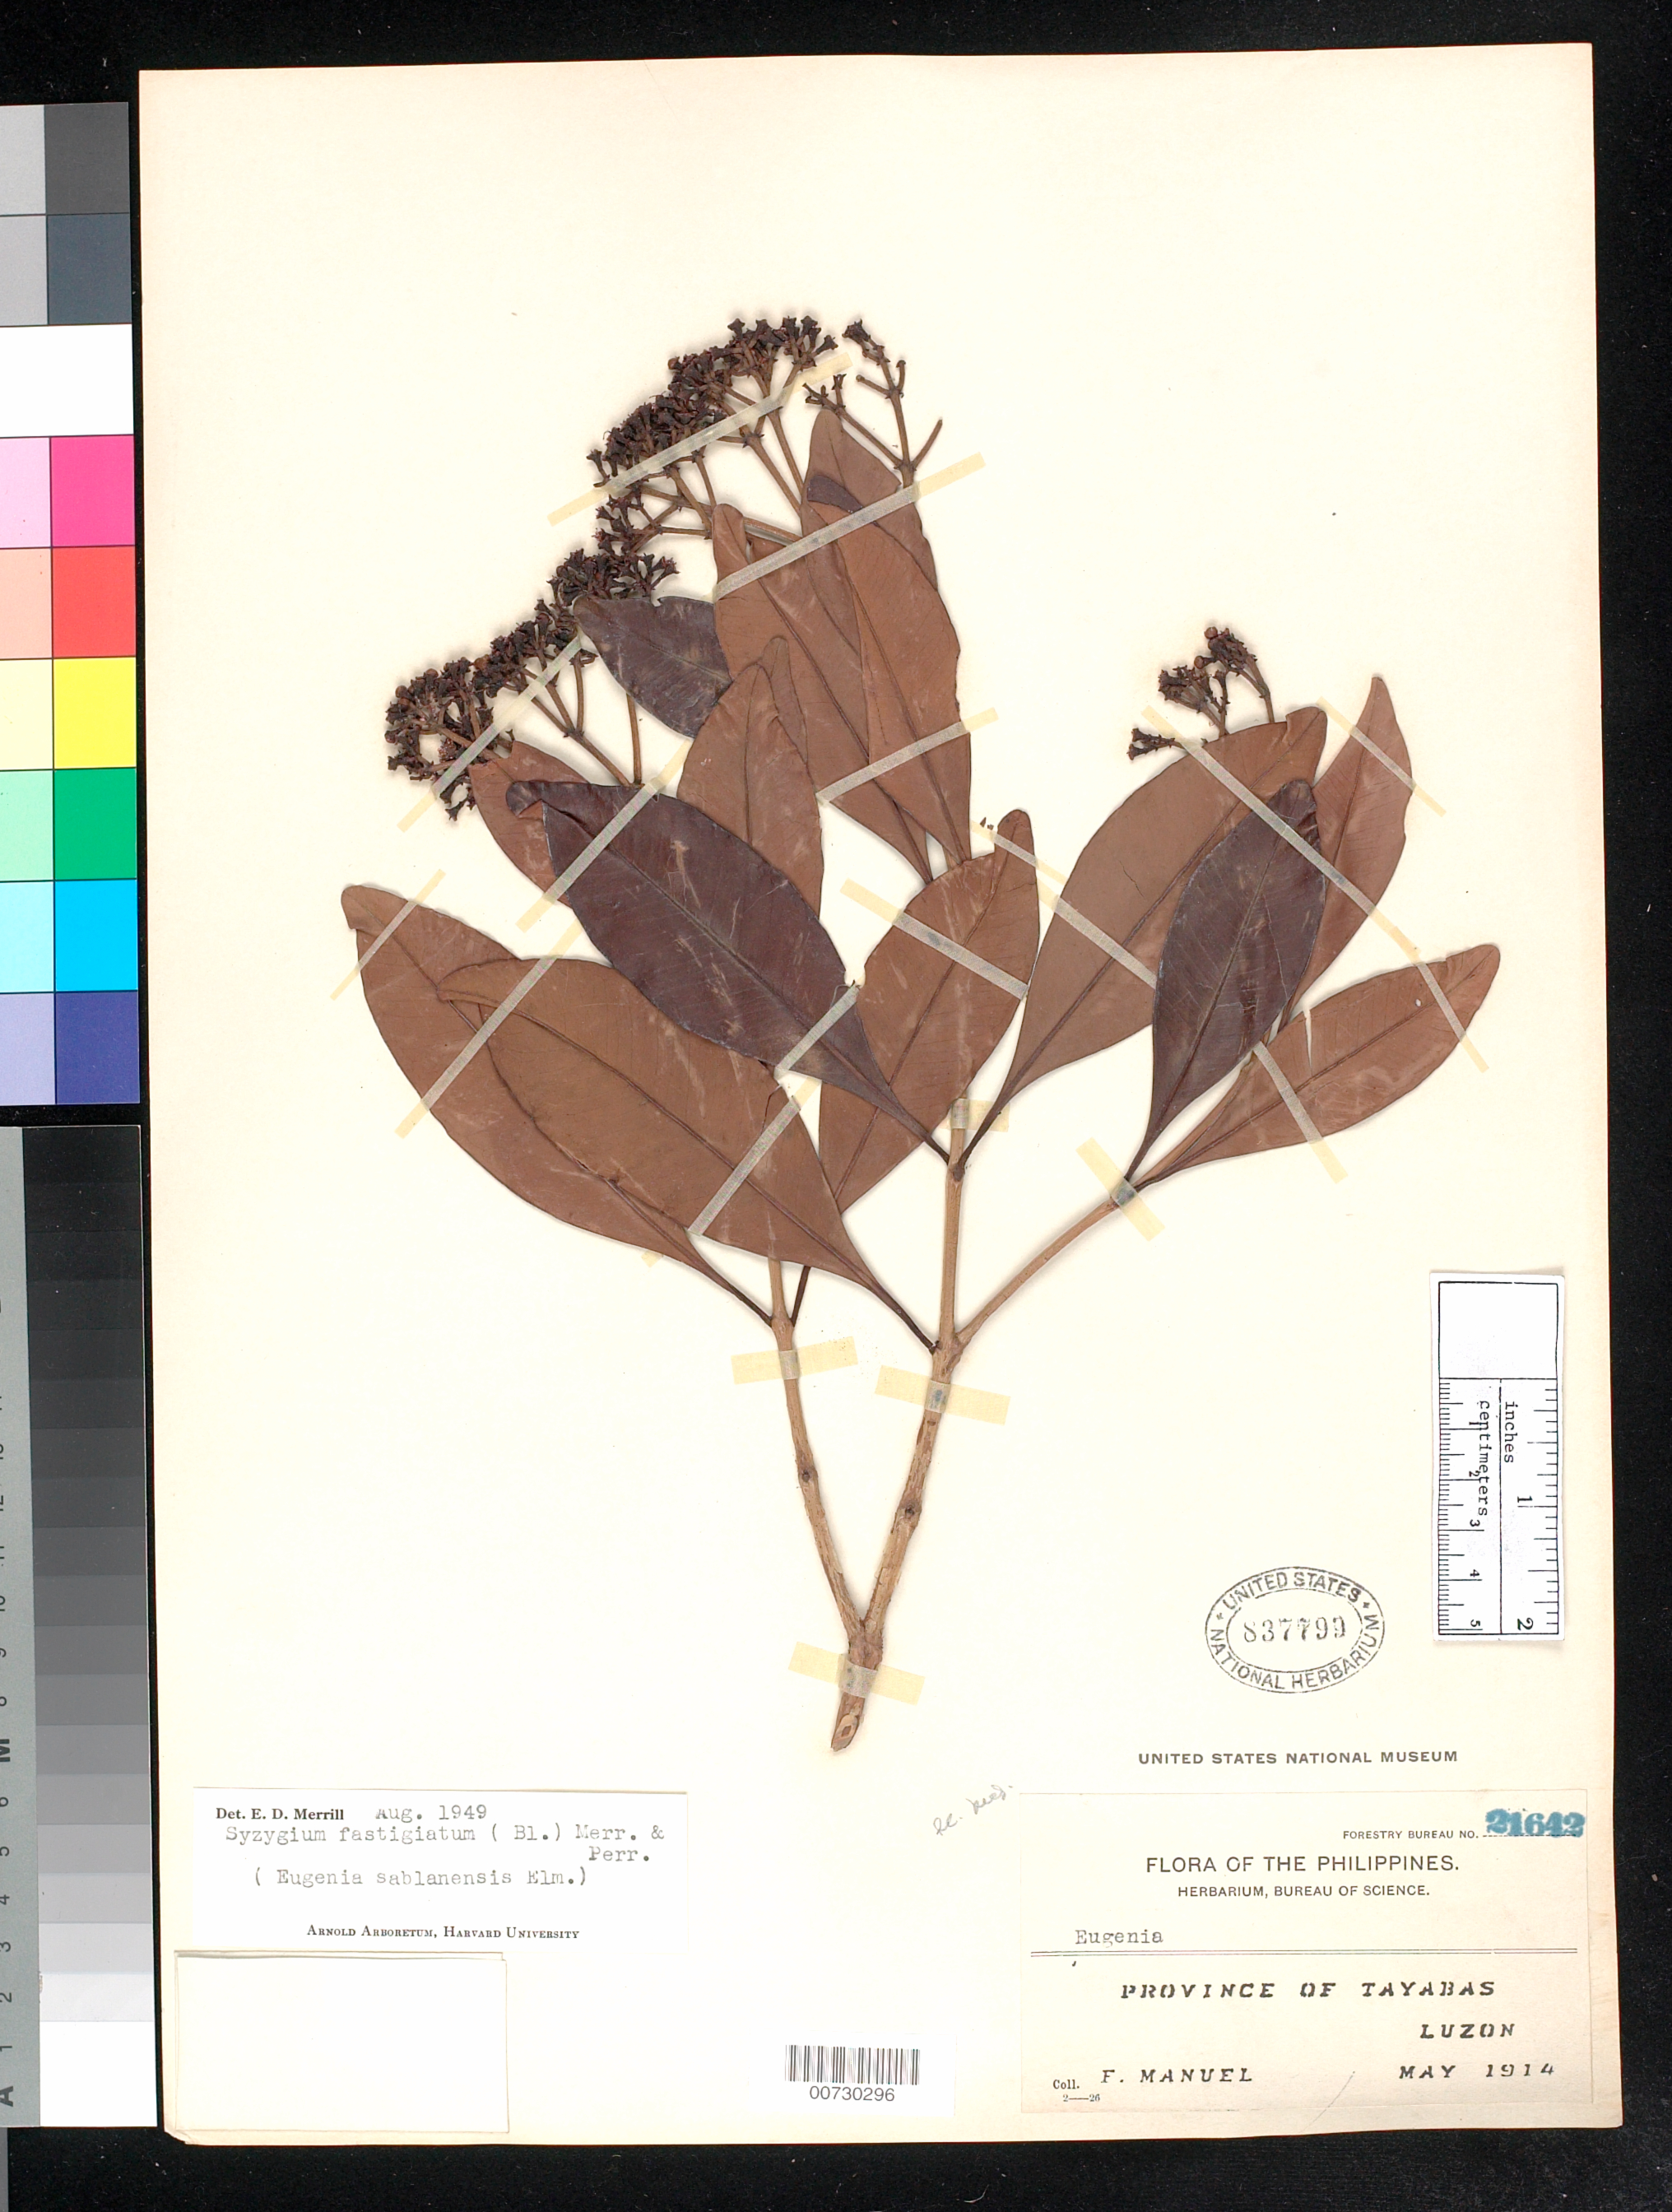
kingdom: Plantae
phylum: Tracheophyta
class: Magnoliopsida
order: Myrtales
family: Myrtaceae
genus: Syzygium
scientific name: Syzygium fastigiatum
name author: (Blume) Merr. & L.M. Perry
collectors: F. Manuel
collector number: For. Bur. 21642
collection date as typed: May 1914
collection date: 1914-05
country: Philippines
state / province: Calabarzon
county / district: Quezon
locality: Tayabas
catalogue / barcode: US 837799